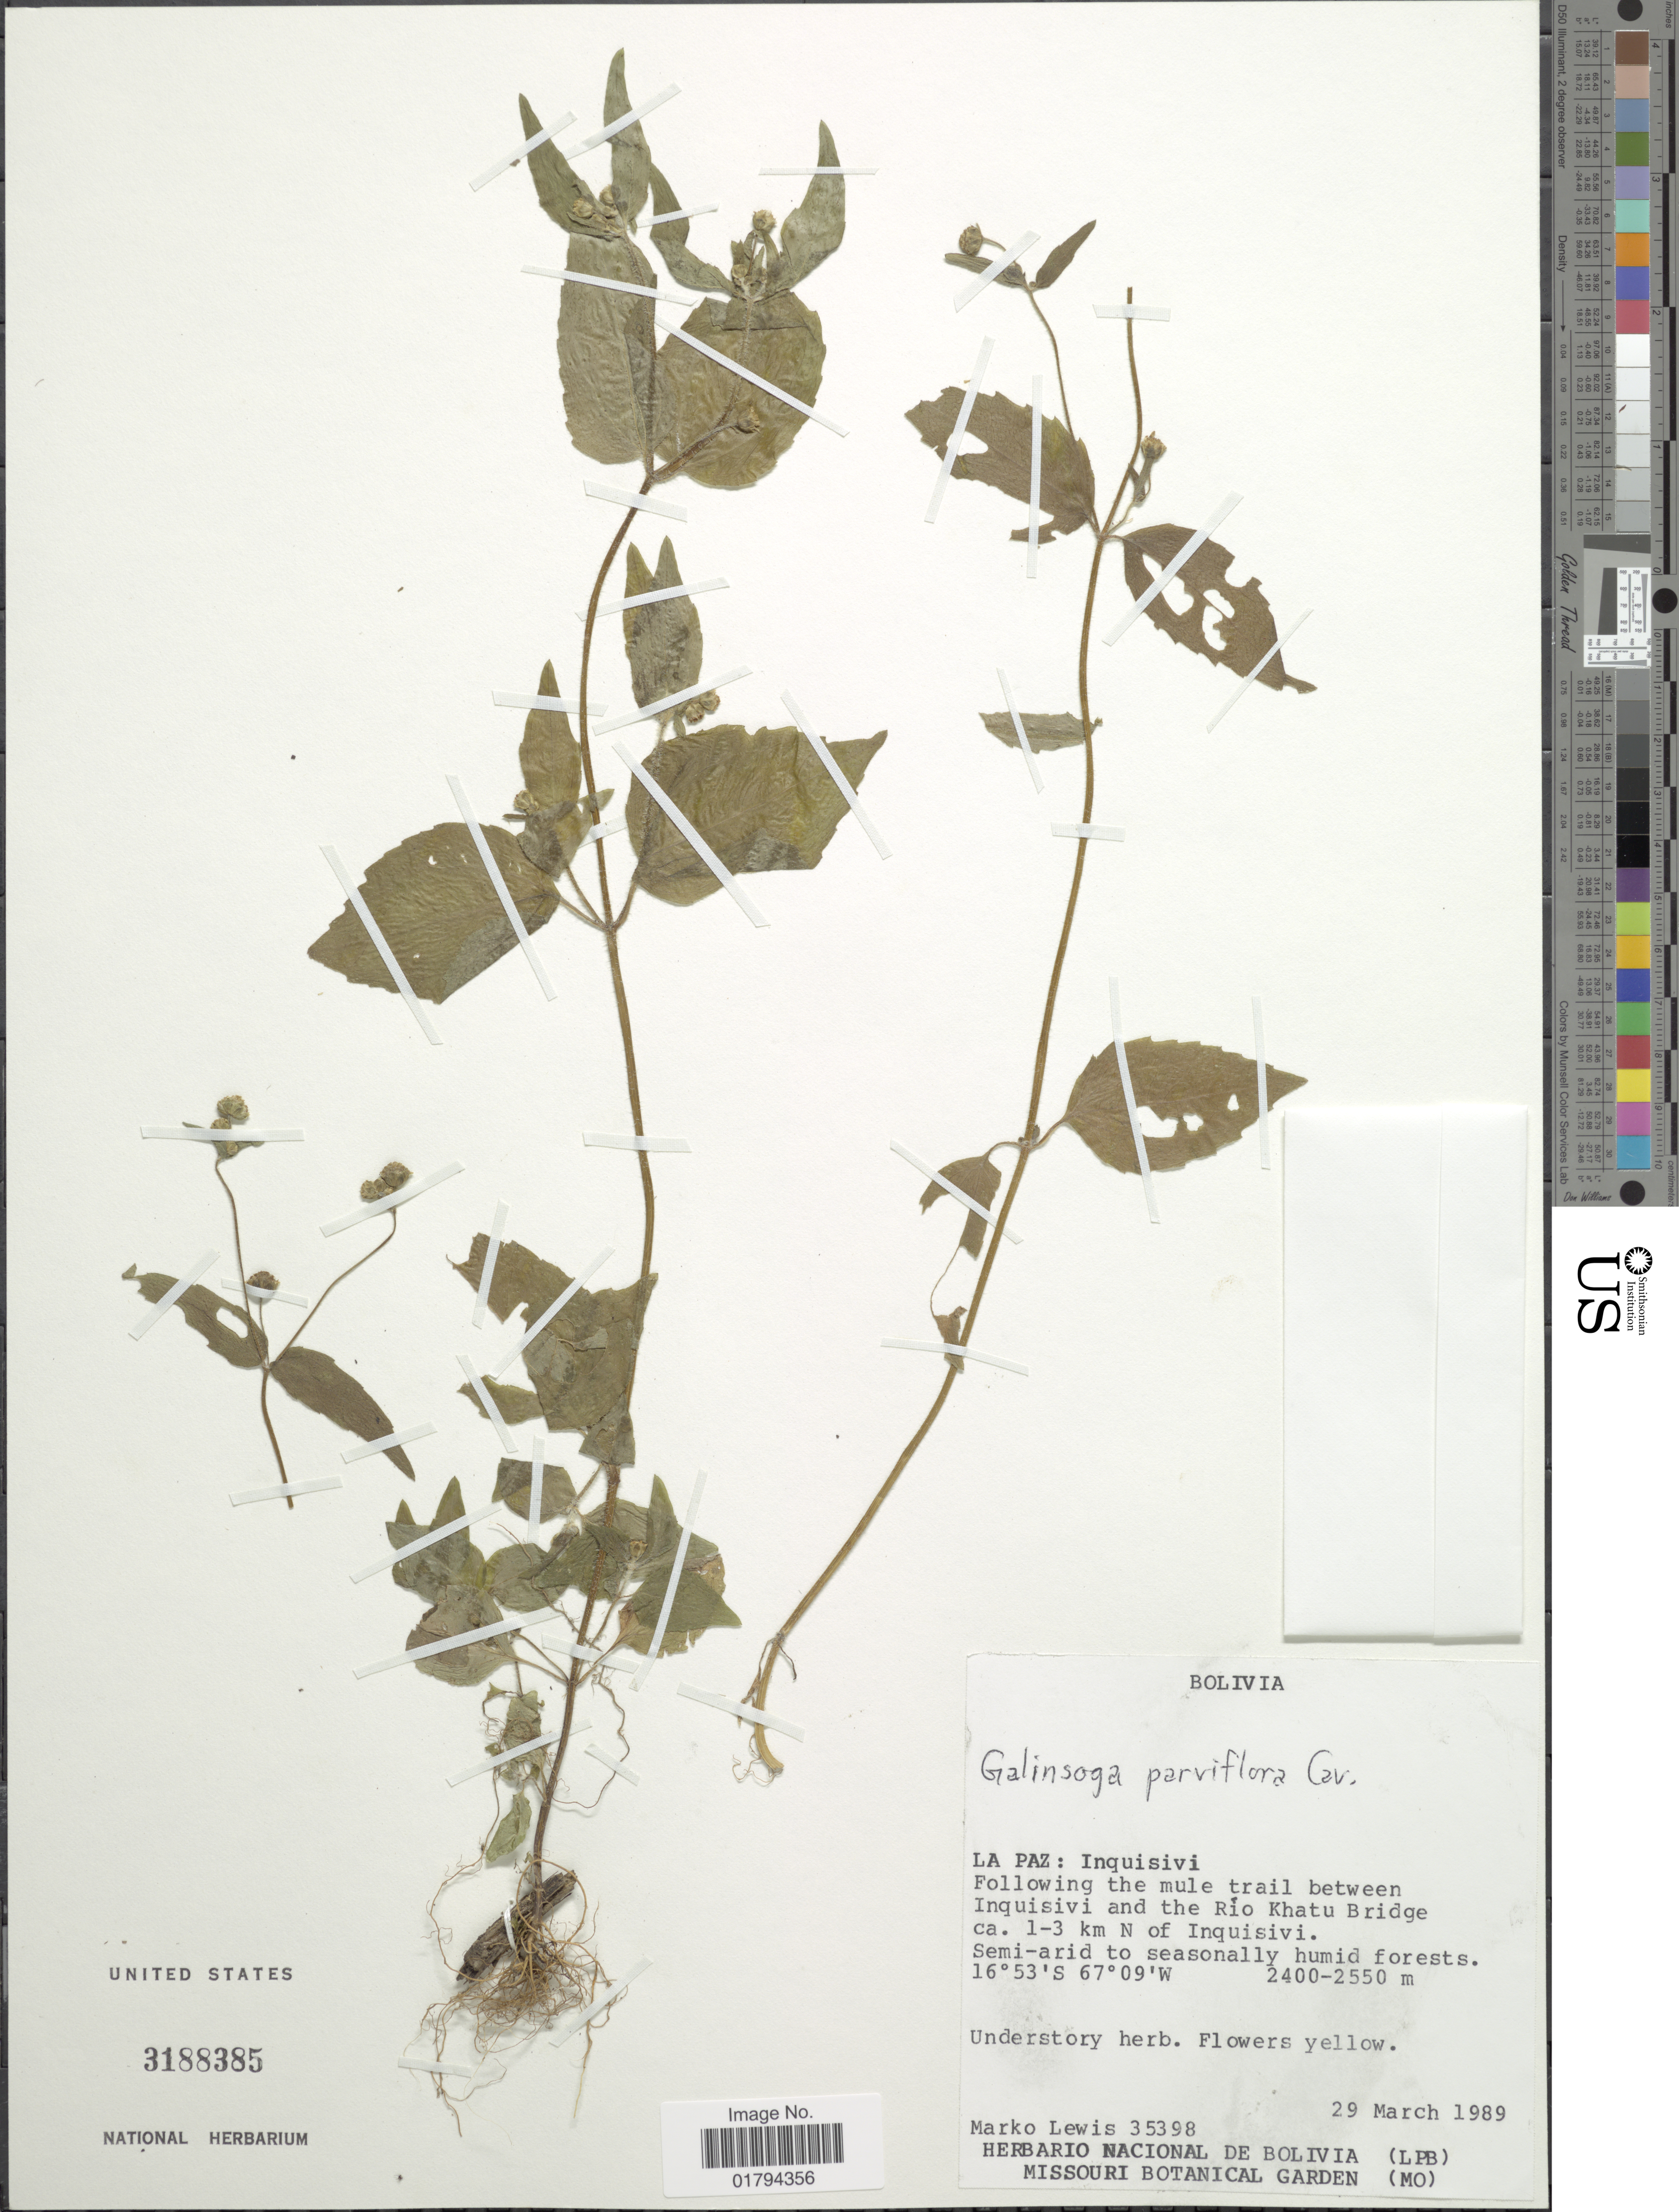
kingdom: Plantae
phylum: Tracheophyta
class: Magnoliopsida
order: Asterales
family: Asteraceae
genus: Galinsoga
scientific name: Galinsoga parviflora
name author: Cav.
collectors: M. A. Lewis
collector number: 35398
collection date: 1989-03-29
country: Bolivia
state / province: La Paz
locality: Inquisivi, following the mule trail between Inquisive and the Rio Khatu Bridge ca. 1-3 km N of Inquisivi.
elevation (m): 2400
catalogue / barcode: US 3188385